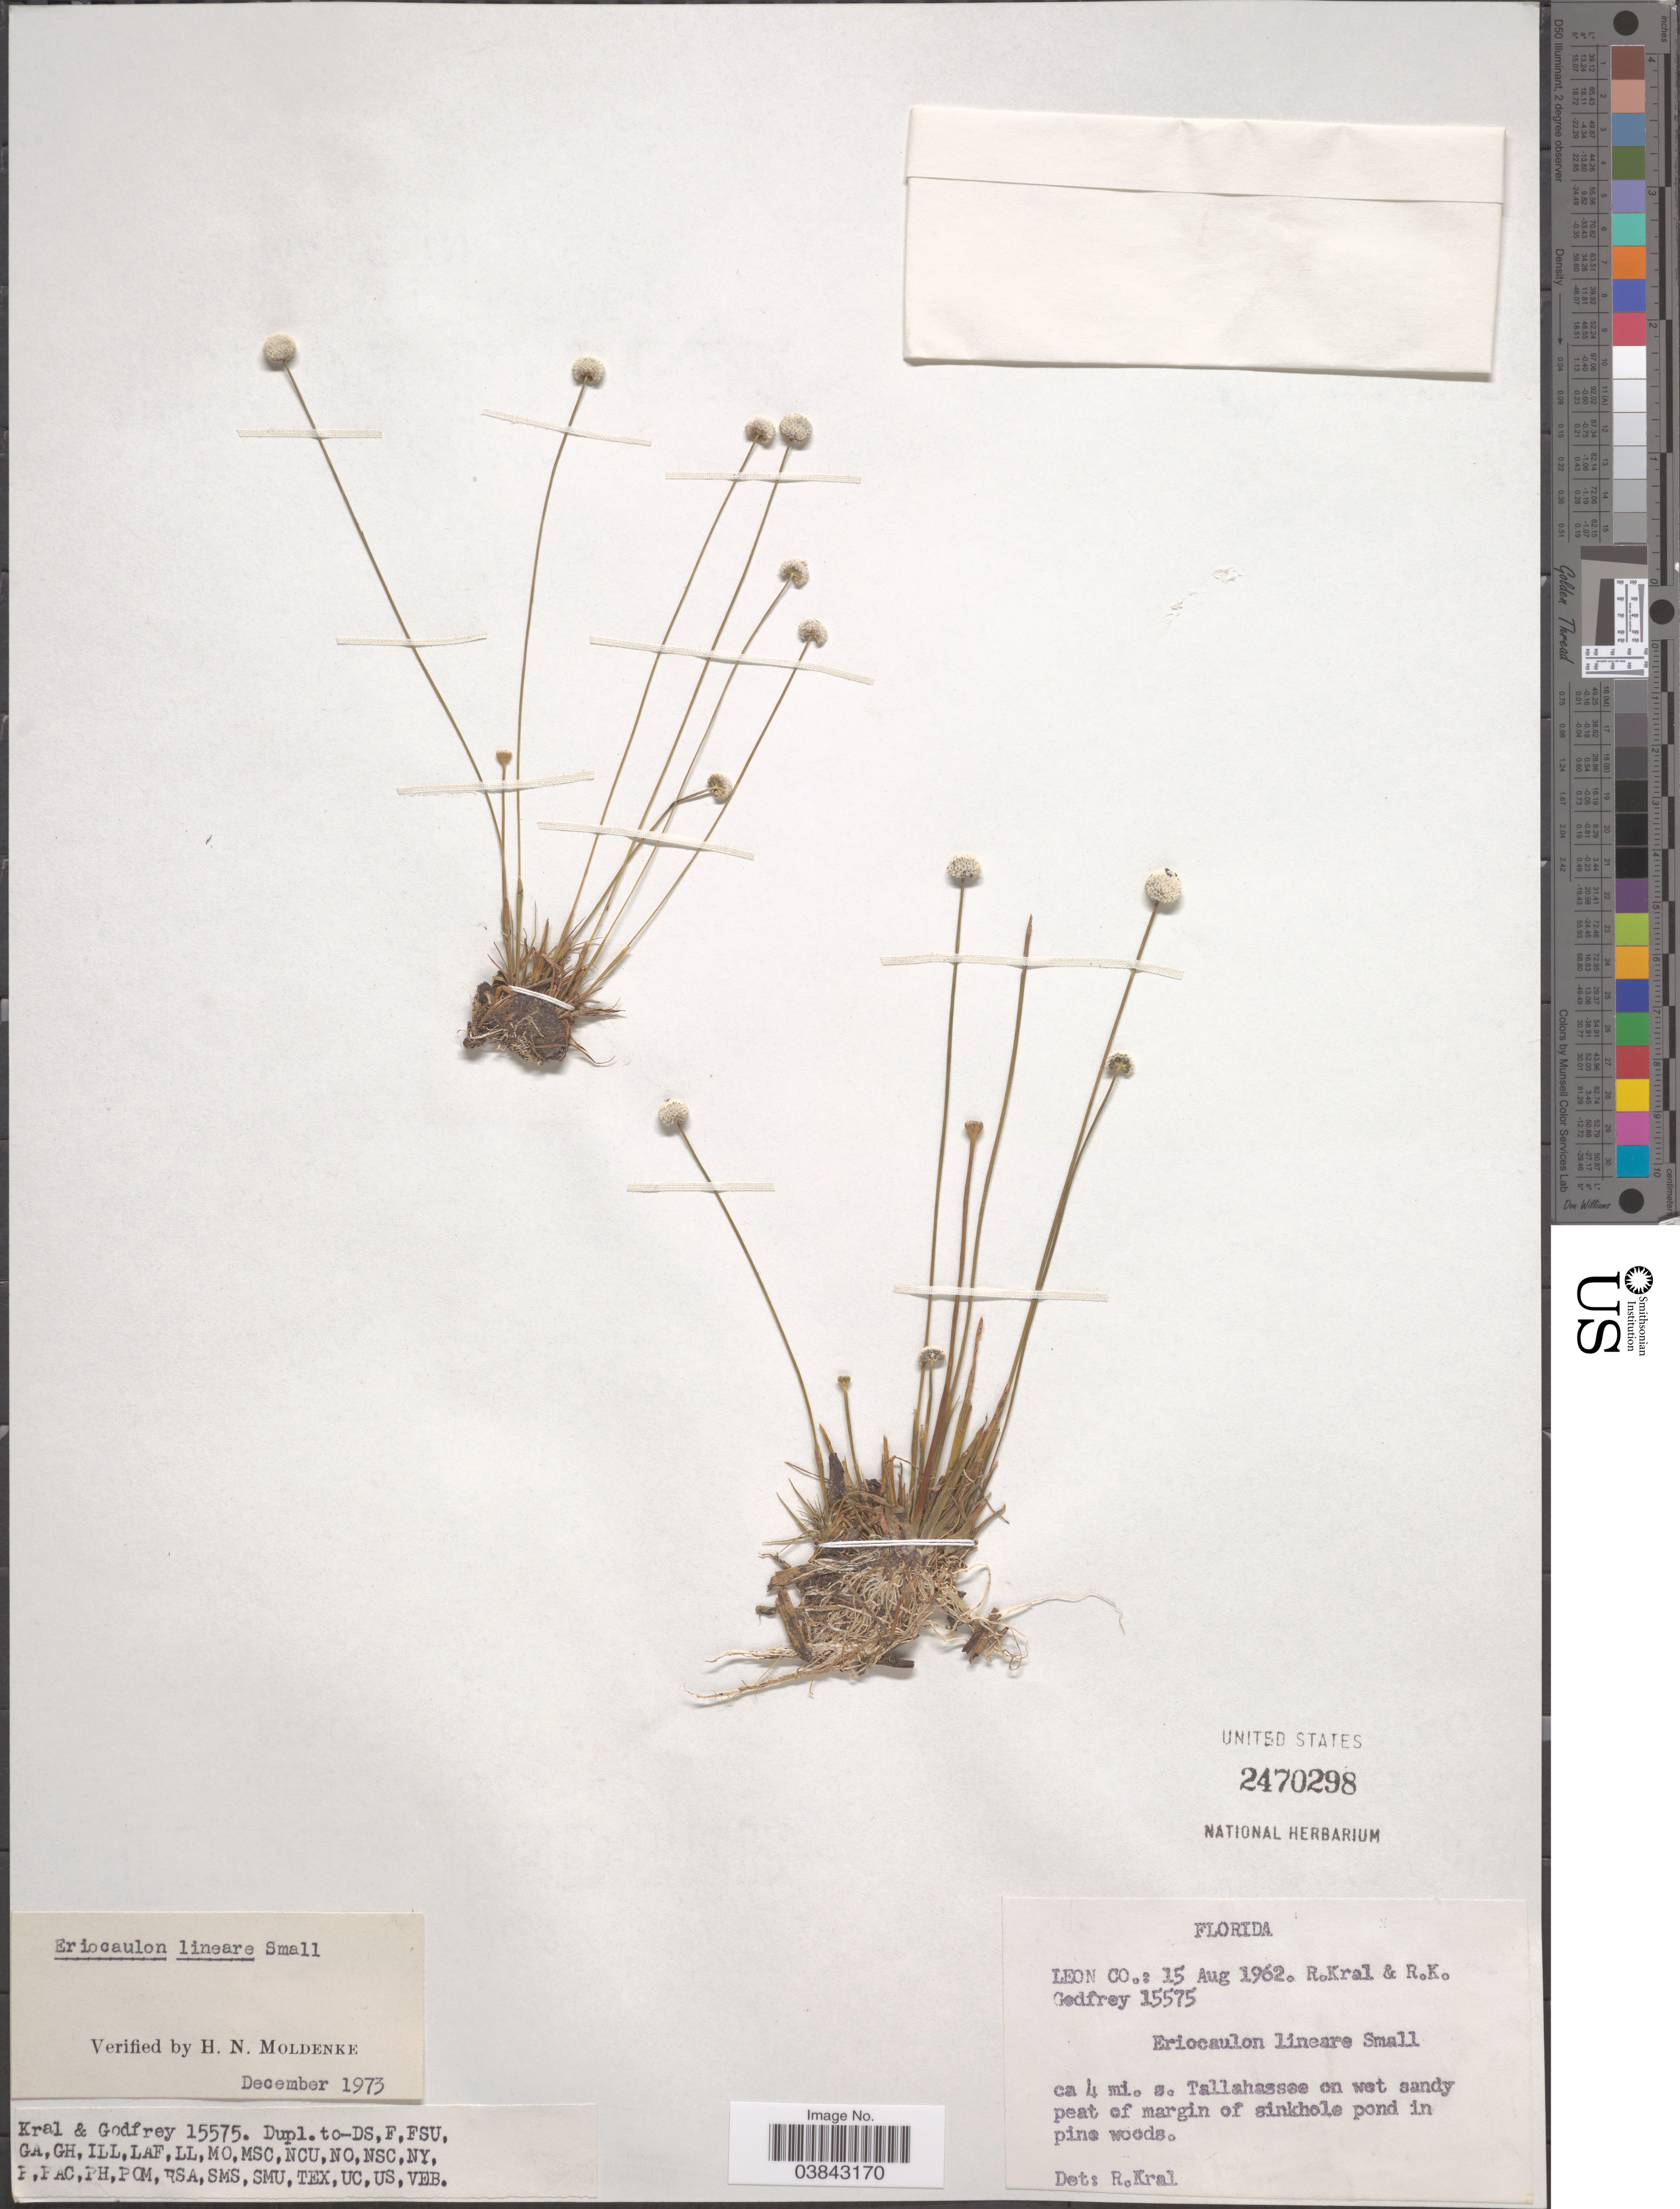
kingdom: Plantae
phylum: Tracheophyta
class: Liliopsida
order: Poales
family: Eriocaulaceae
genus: Eriocaulon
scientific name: Eriocaulon lineare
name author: Small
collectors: R. Kral & R. K. Godfrey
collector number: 15575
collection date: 1962-08-15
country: United States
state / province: Florida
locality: Leon Co. Ca 4 mi. s. Tallahassee.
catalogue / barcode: US 2470298